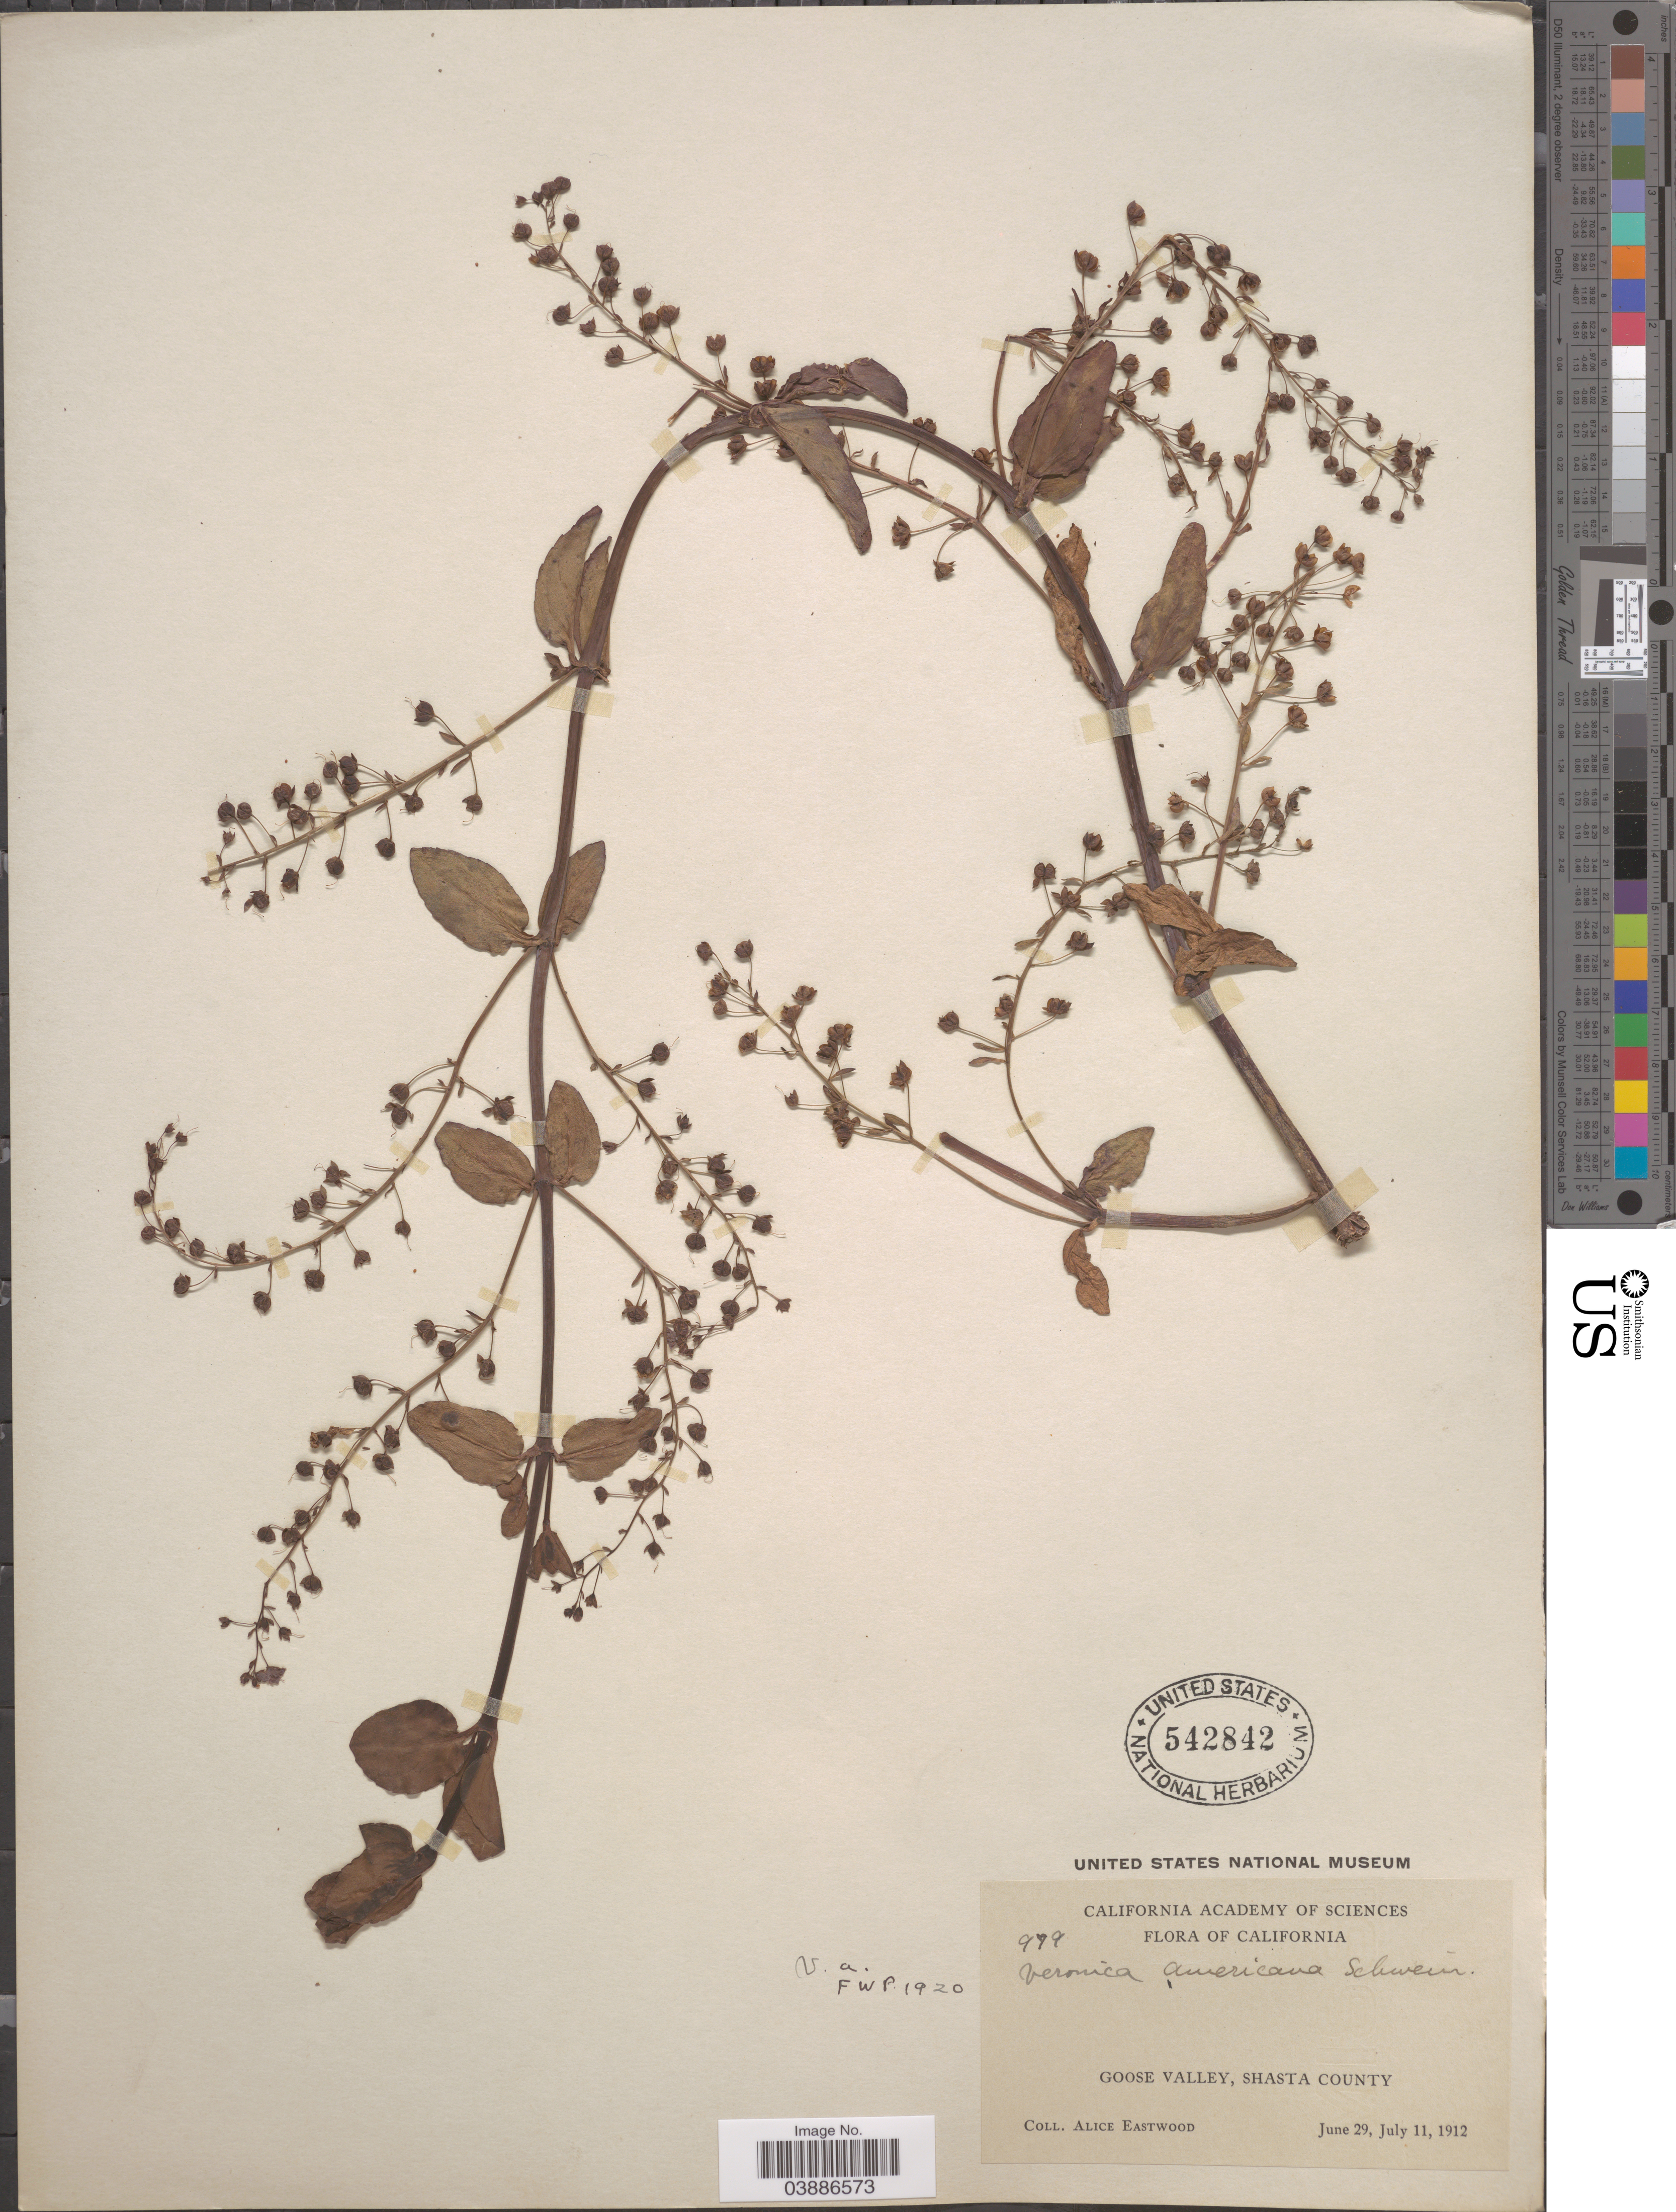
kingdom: Plantae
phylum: Tracheophyta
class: Magnoliopsida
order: Lamiales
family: Plantaginaceae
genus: Veronica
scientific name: Veronica americana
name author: Schwein. ex Benth.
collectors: A. Eastwood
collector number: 979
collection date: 1912-06-29/1912-07-11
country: United States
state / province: California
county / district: Shasta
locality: Goose Valley, Shasta County.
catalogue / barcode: US 542842